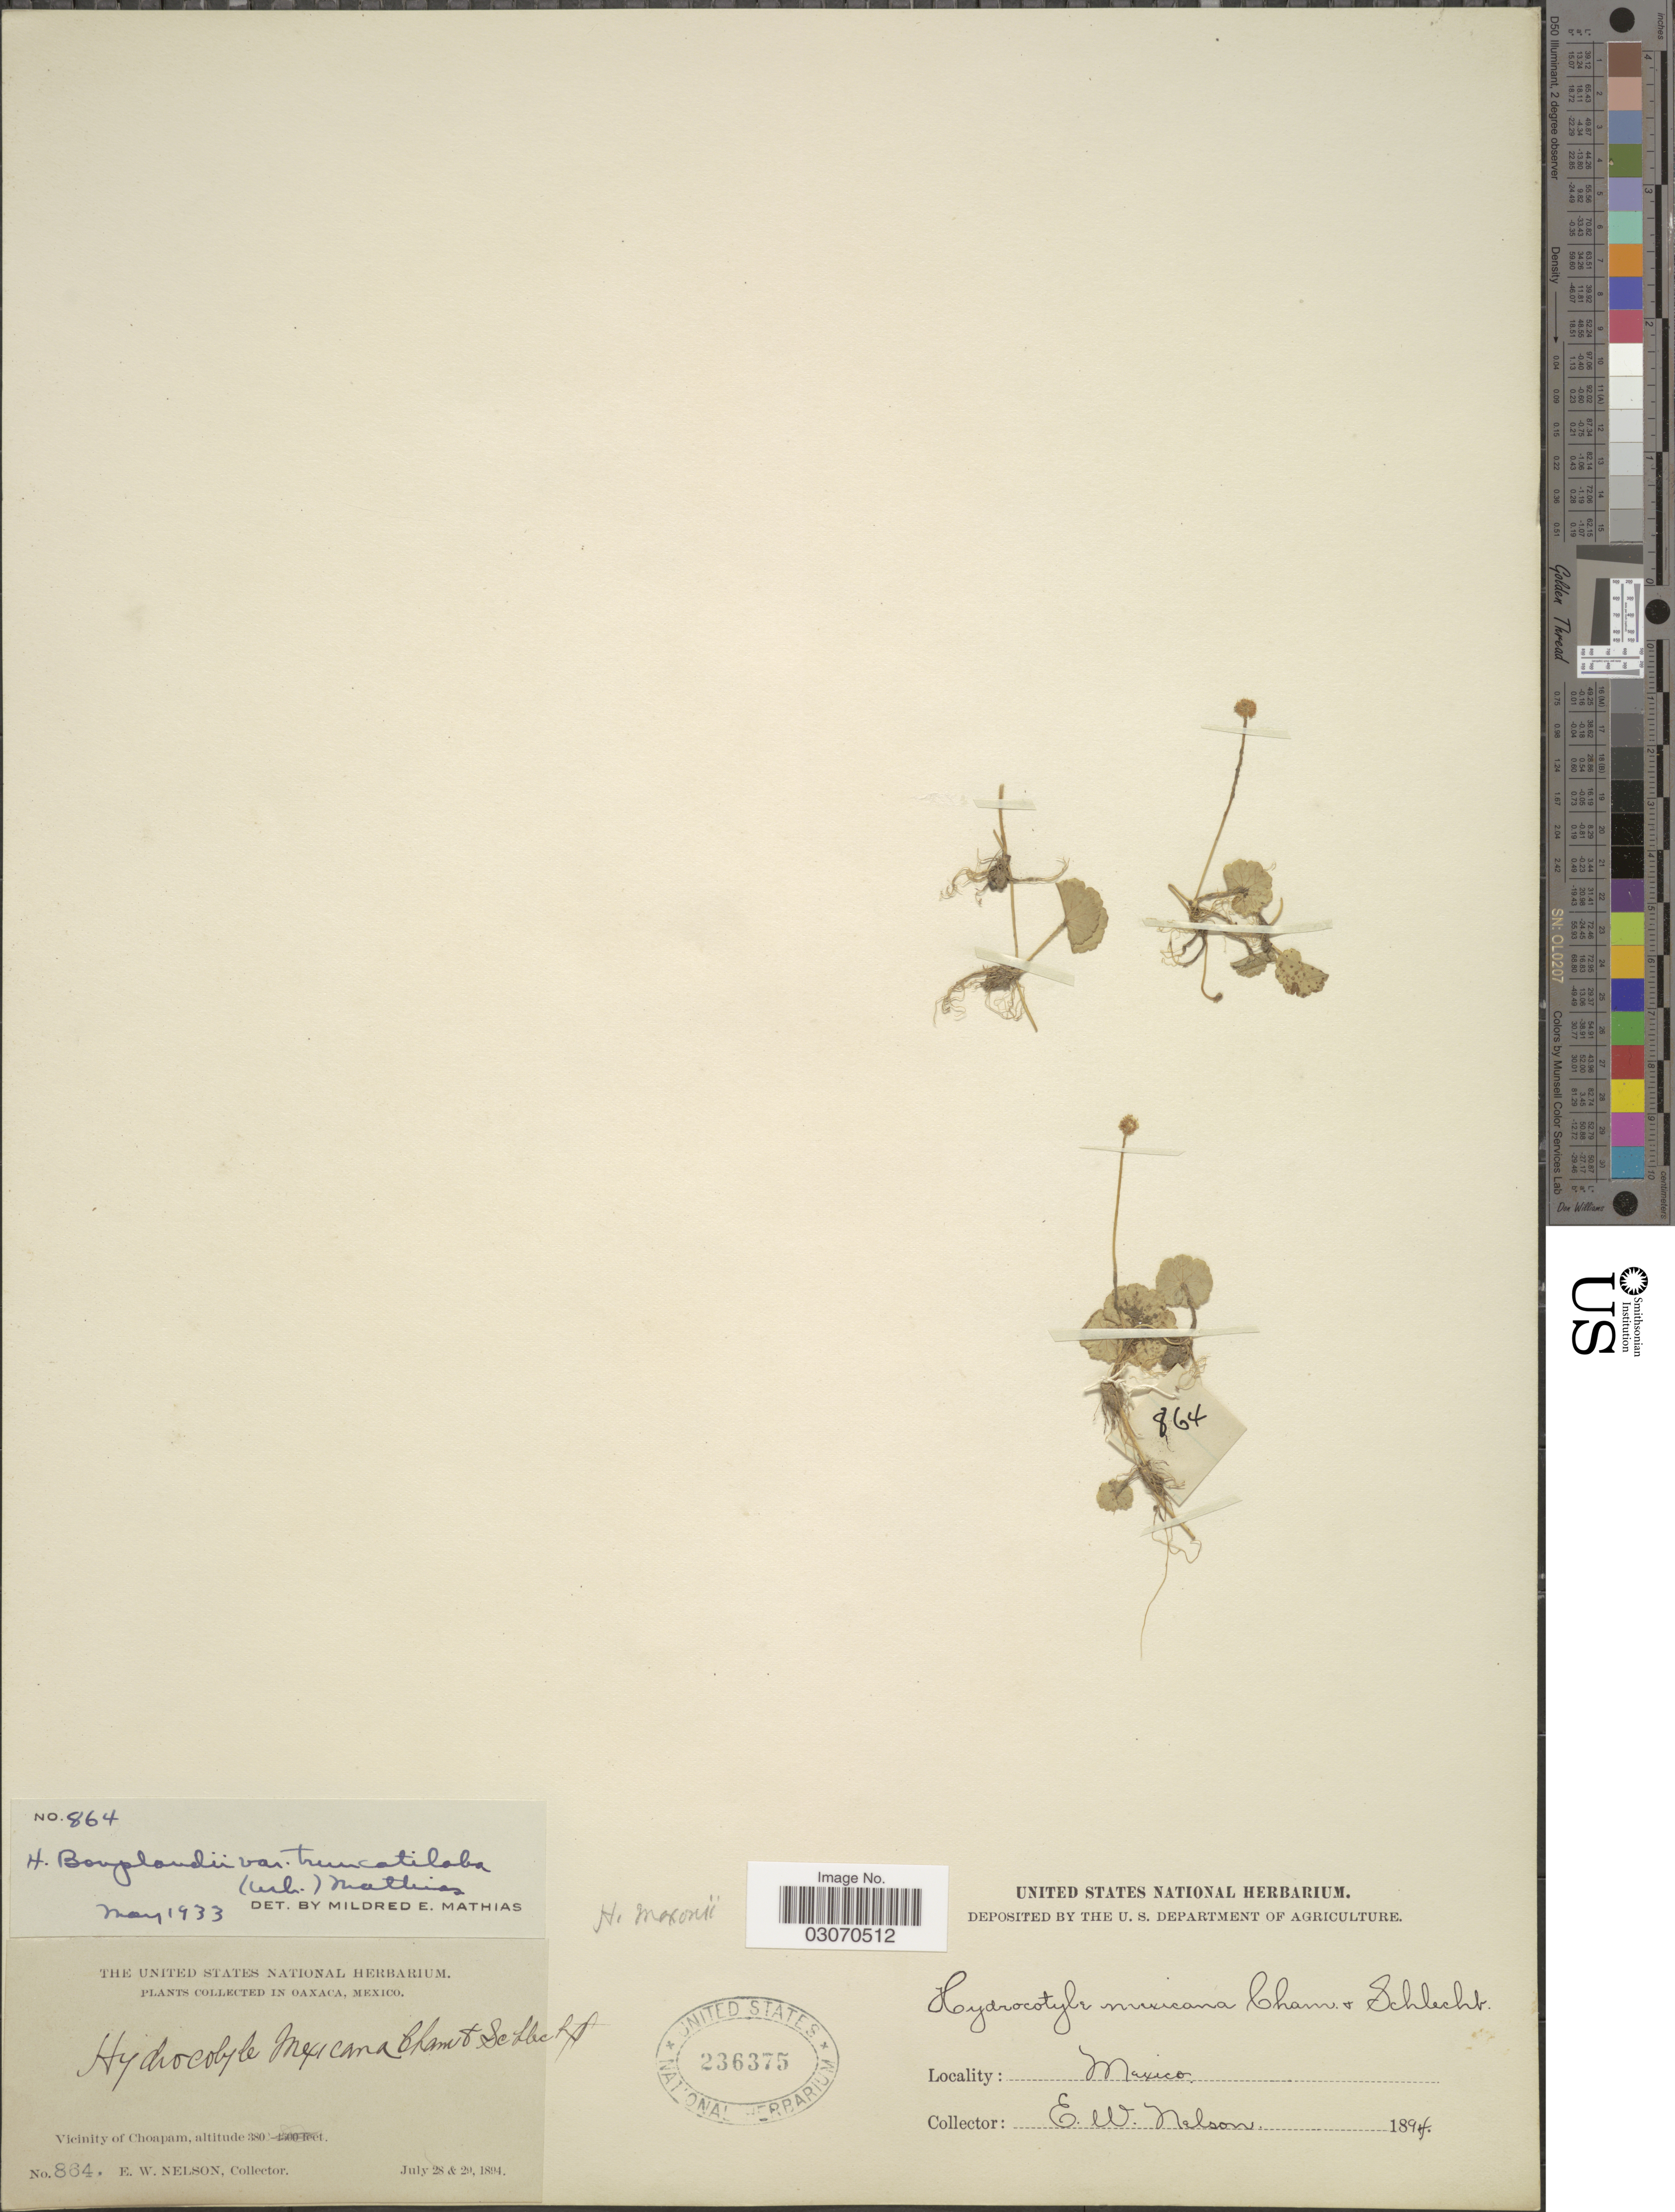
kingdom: Plantae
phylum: Tracheophyta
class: Magnoliopsida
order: Apiales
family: Araliaceae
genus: Hydrocotyle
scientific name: Hydrocotyle leucocephala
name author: Cham. & Schltdl.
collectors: E. W. Nelson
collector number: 864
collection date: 1894-07-28/1894-07-29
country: Mexico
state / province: Oaxaca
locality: Vicinity of Choapam.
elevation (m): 116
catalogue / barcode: US 236375